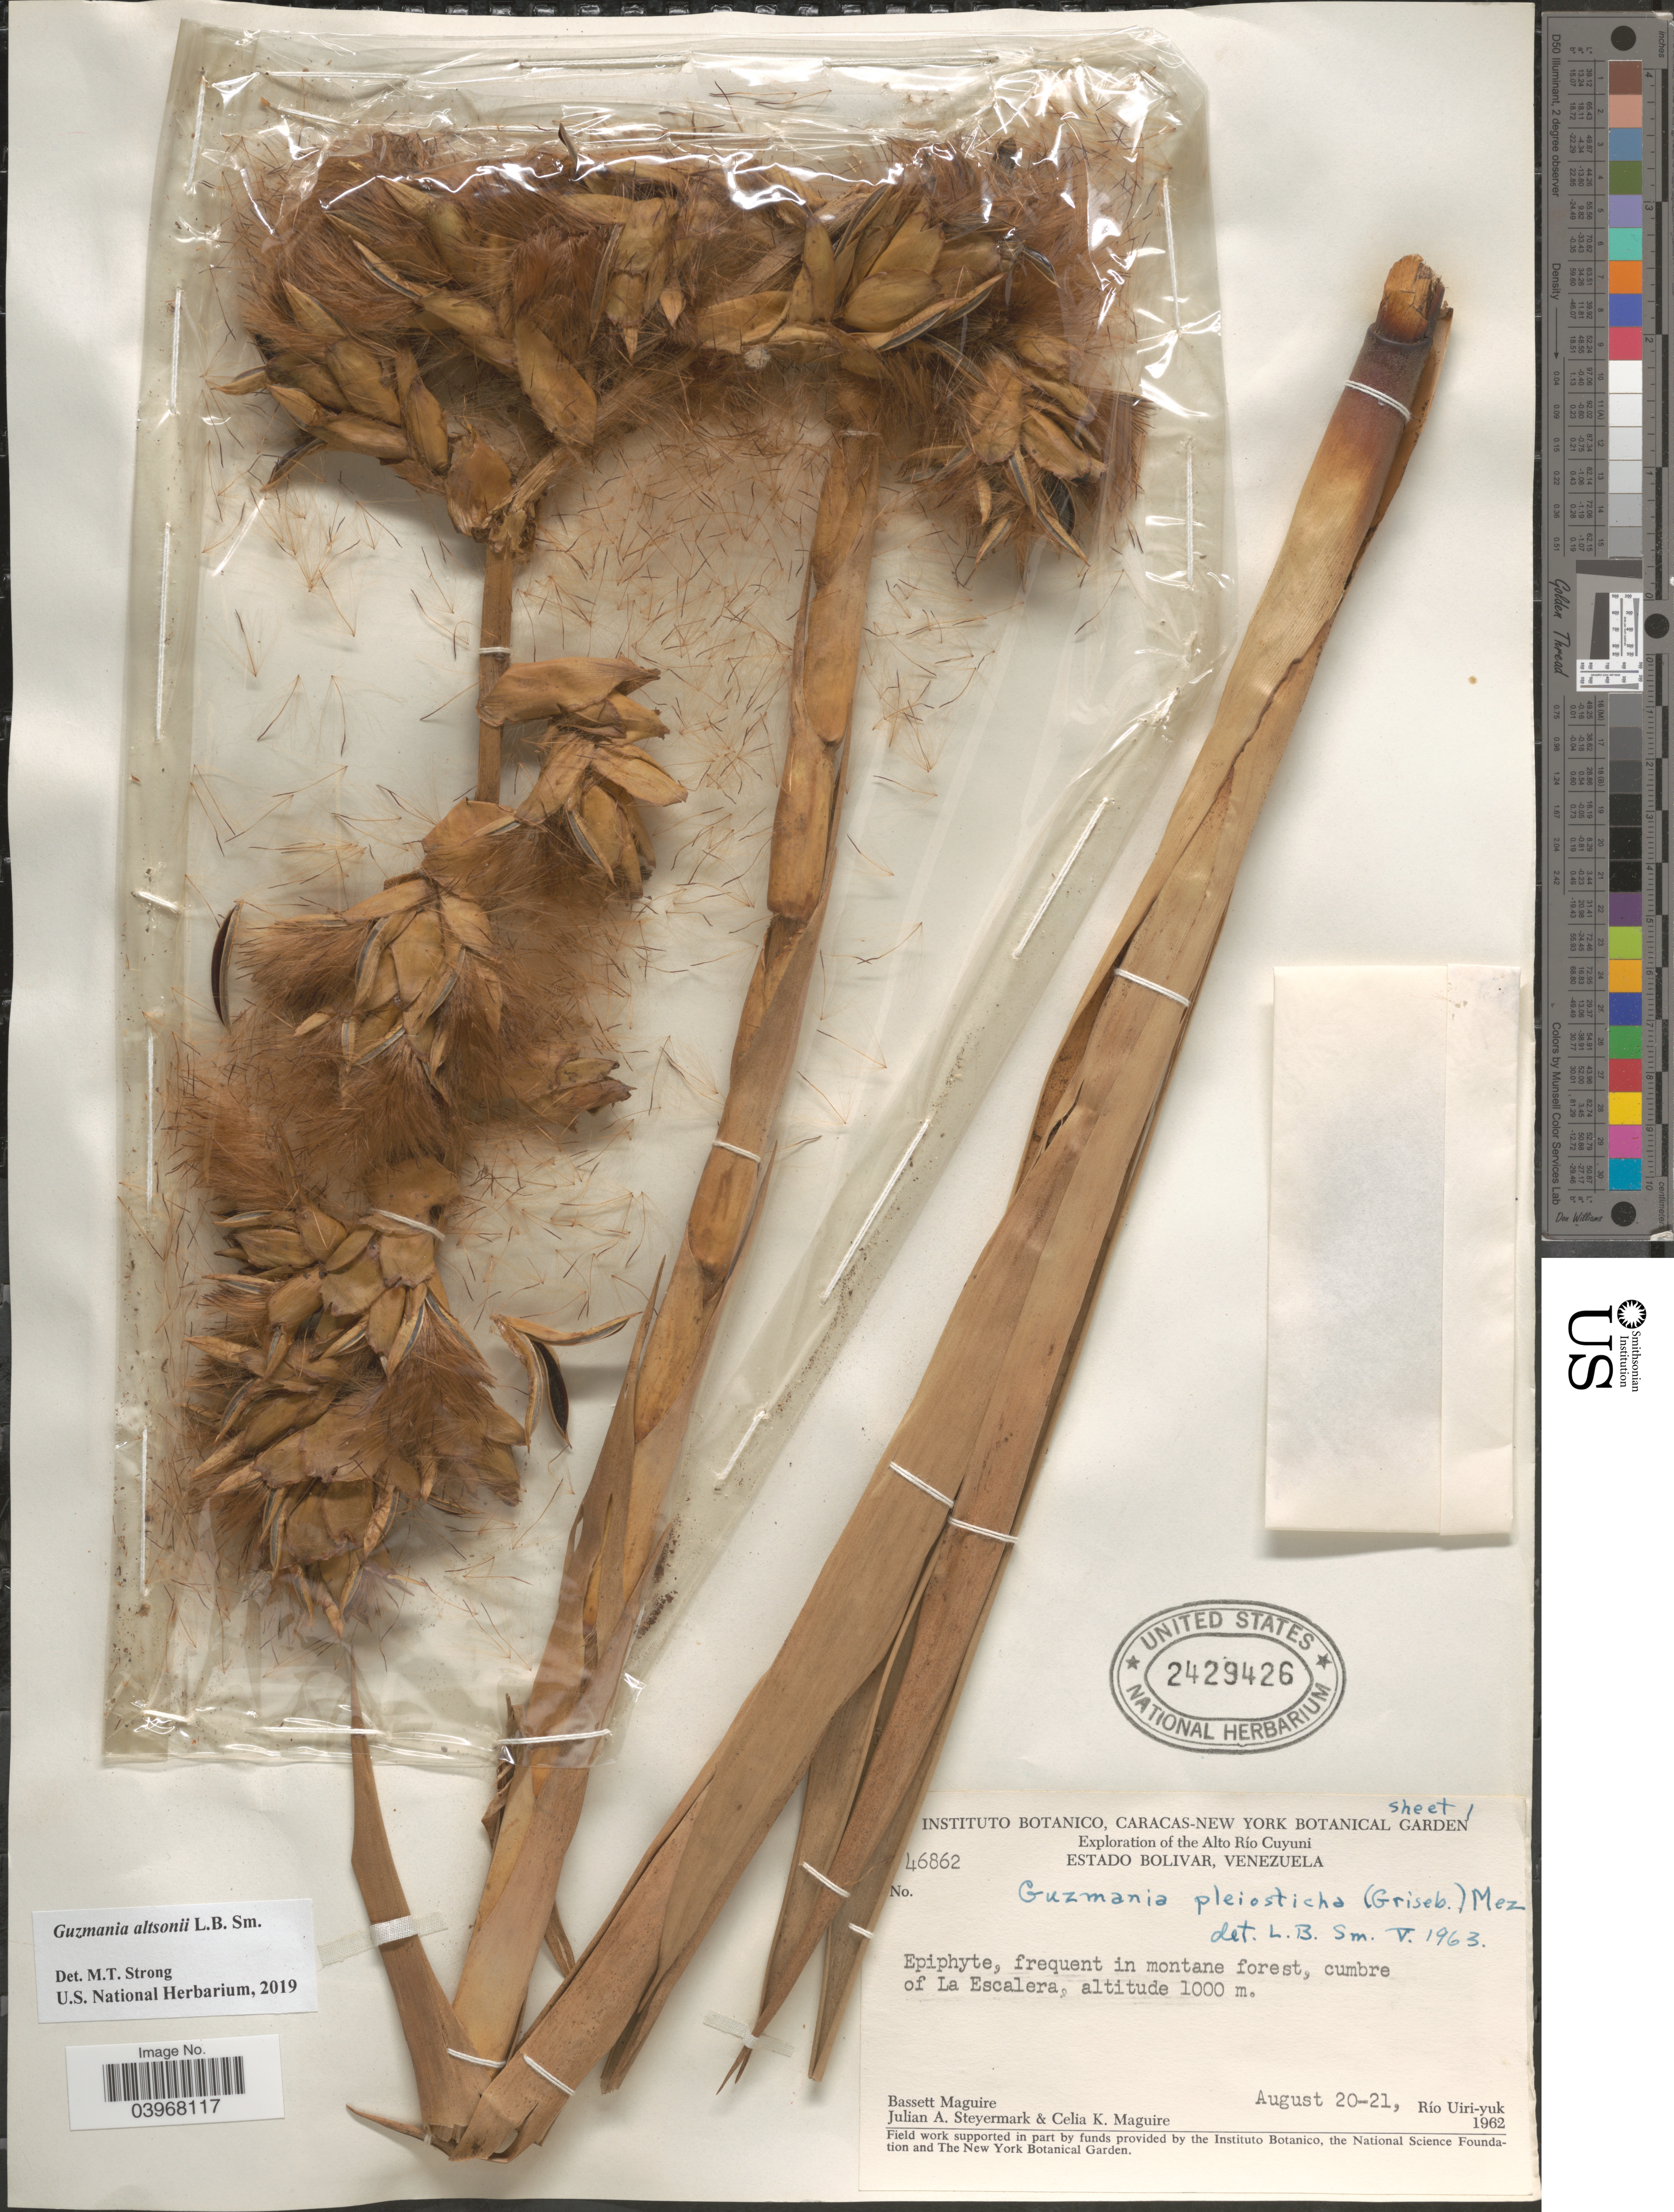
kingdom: Plantae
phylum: Tracheophyta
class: Liliopsida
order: Poales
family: Bromeliaceae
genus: Guzmania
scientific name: Guzmania altsonii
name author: L.B. Sm.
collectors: B. Maguire, J. Steyermark & C. K. Maguire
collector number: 46862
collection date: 1962-08-20/1962-08-21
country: Venezuela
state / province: Bolivar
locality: The Alto Río Cuyuni. Cumbre of La Escalera. Río Uiri-yuk.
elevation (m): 1000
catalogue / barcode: US 2429426